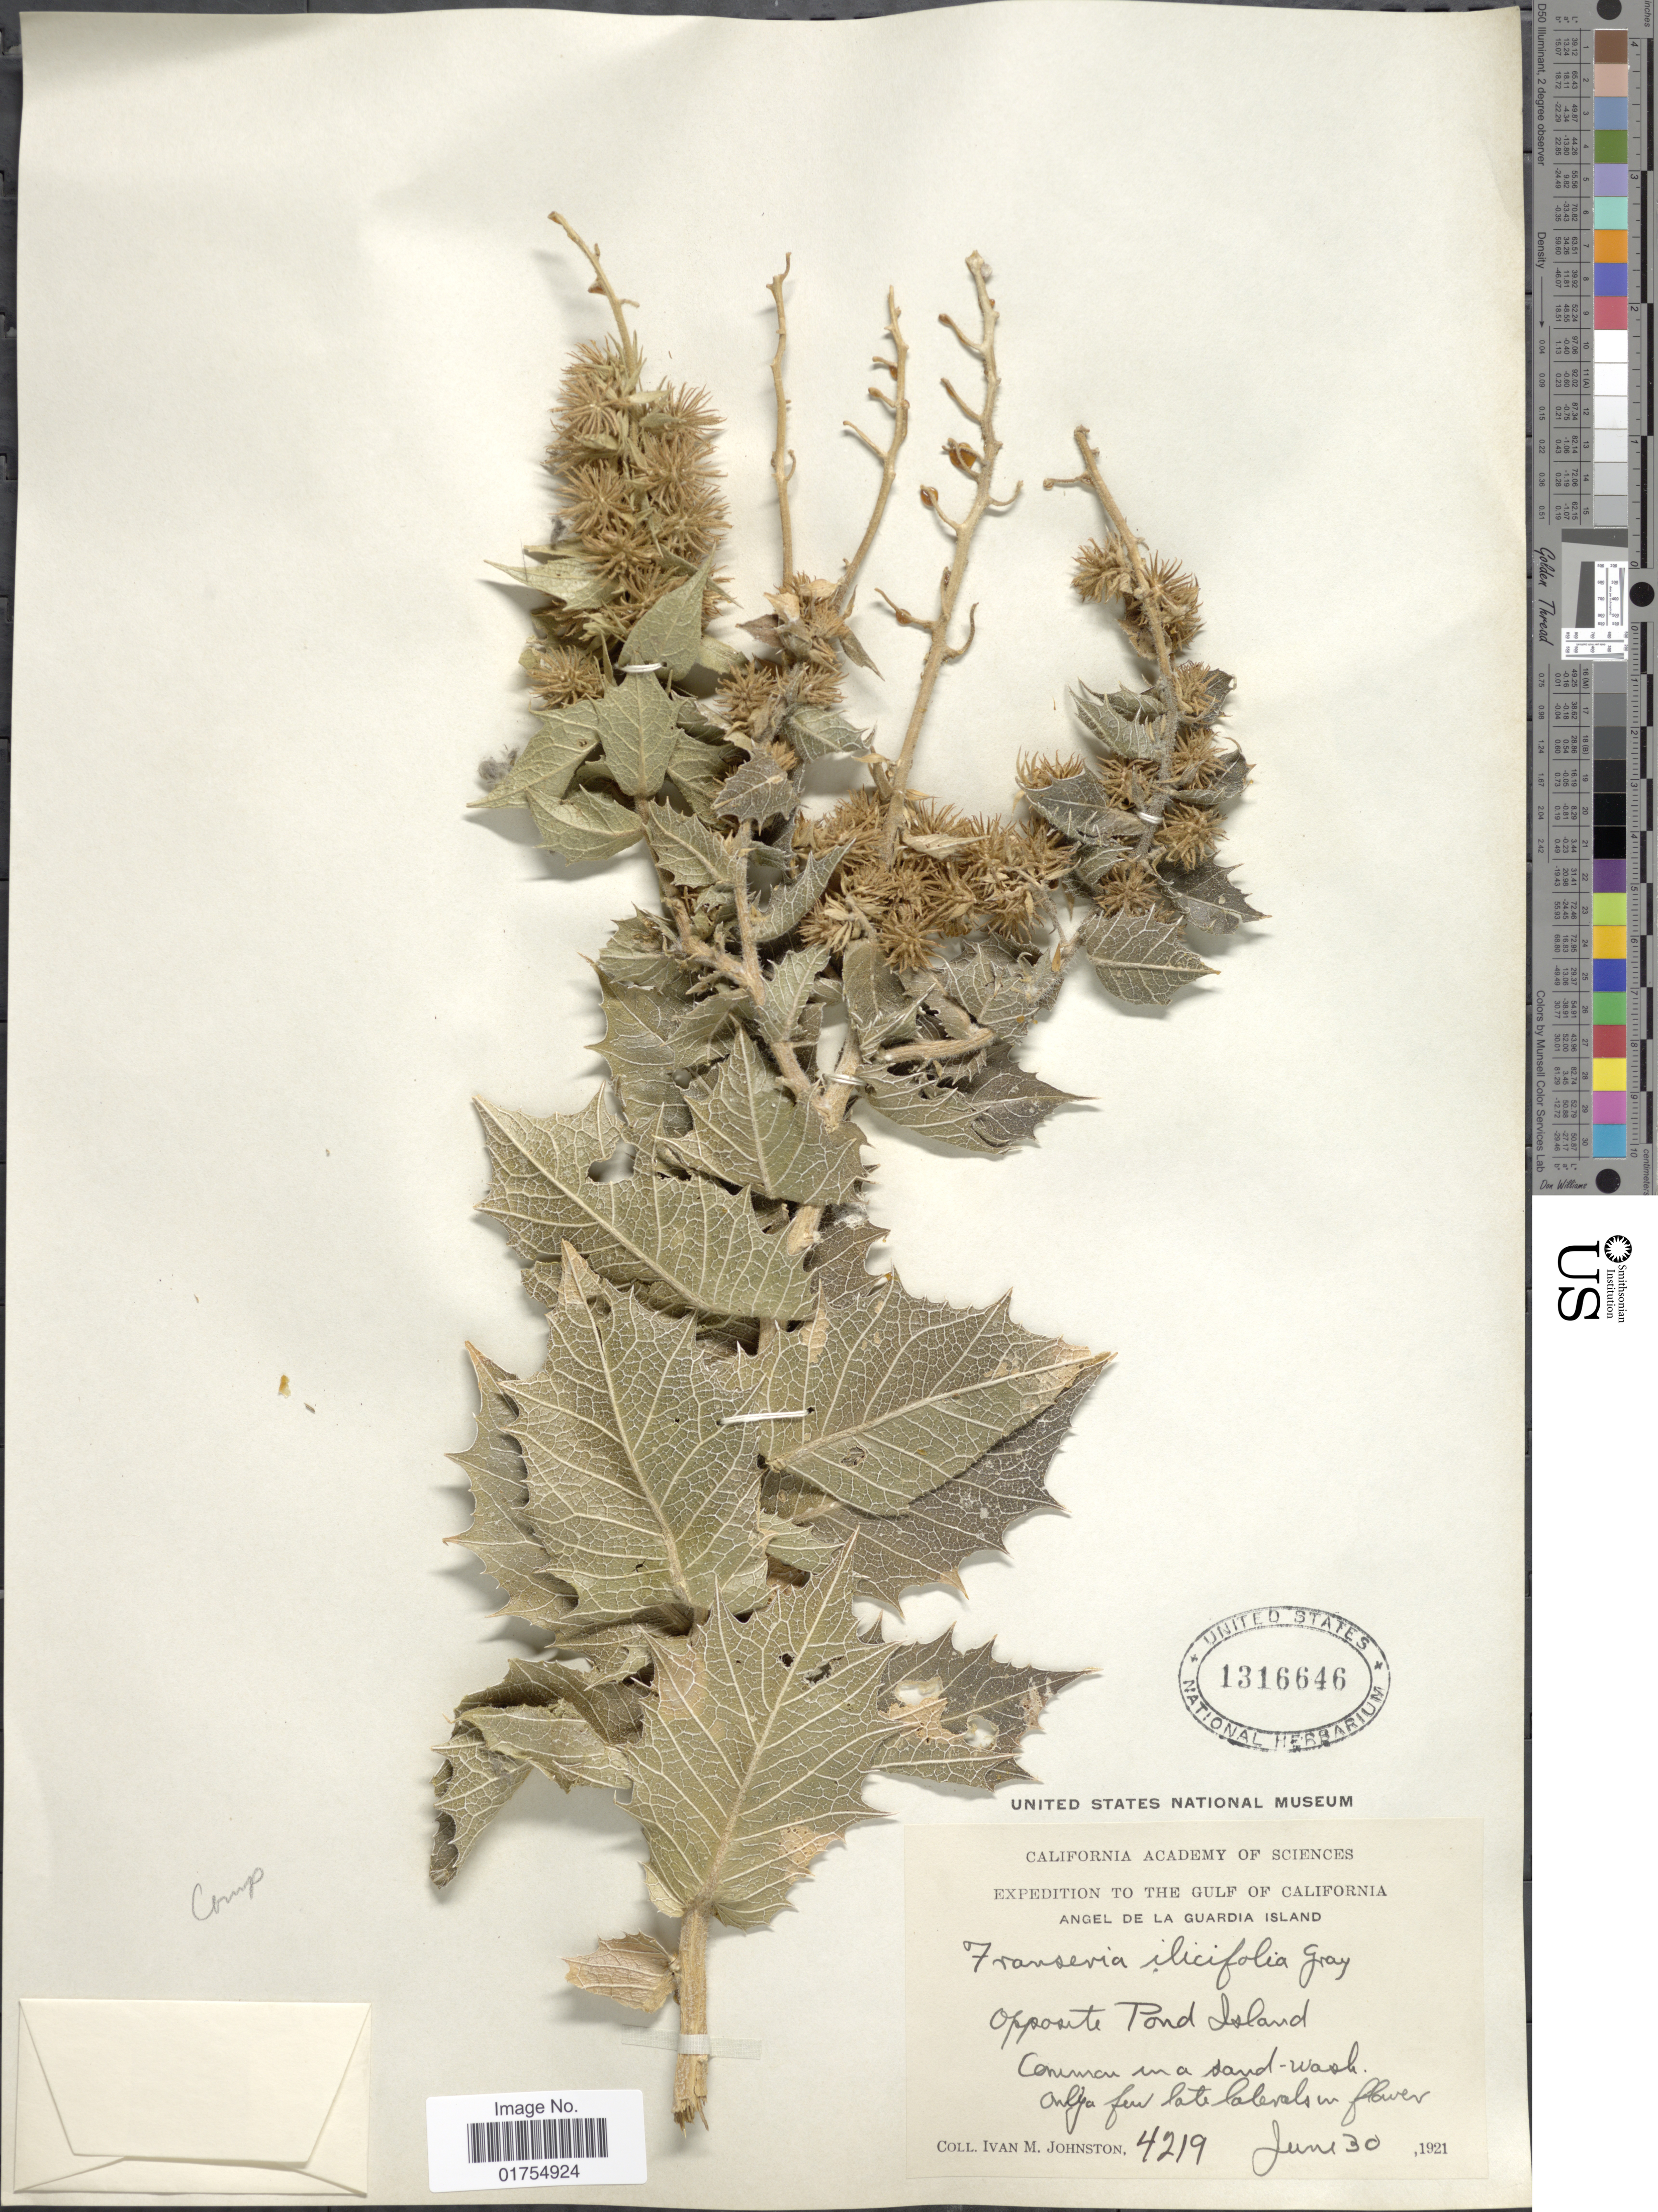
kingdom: Plantae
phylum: Tracheophyta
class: Magnoliopsida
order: Asterales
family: Asteraceae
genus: Franseria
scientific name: Franseria ilicifolia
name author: A. Gray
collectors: I.M. Johnston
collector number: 4219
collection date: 1921-06-30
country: Mexico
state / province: Baja California Norte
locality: The Gulf of California. Angel de la Guardia Island. Opposite Pond Island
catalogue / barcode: US 1316646